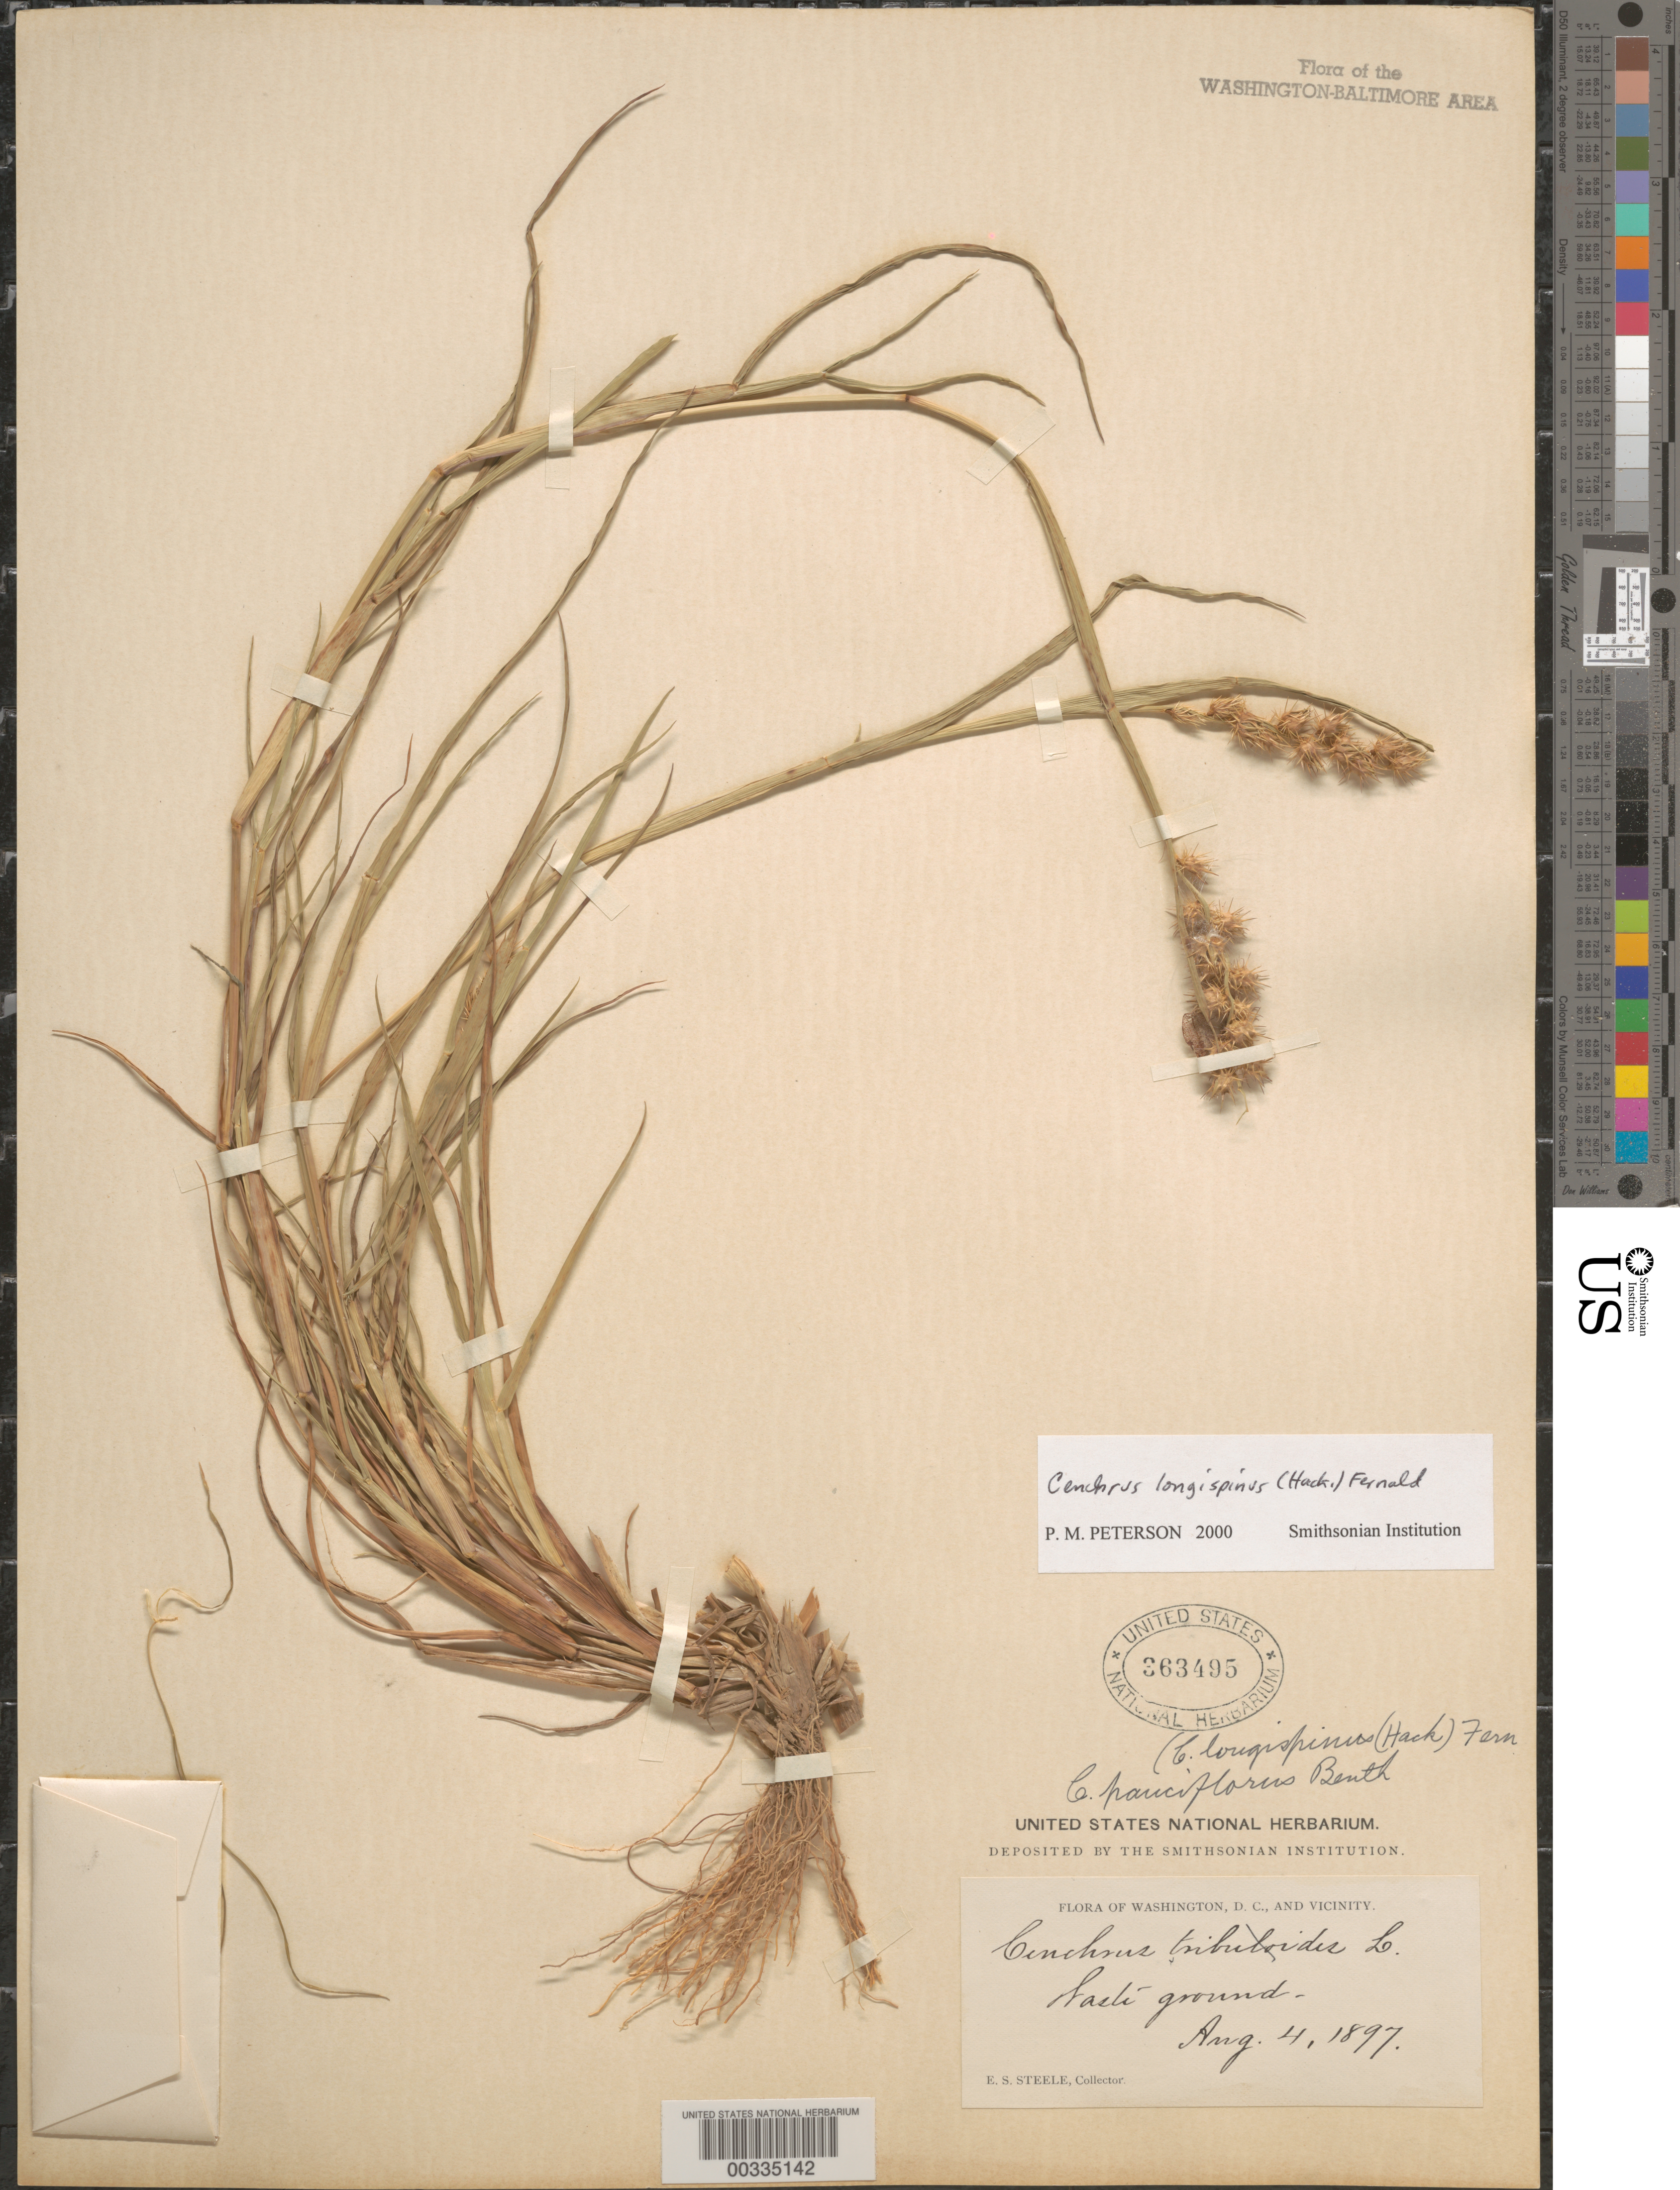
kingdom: Plantae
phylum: Tracheophyta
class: Liliopsida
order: Poales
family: Poaceae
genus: Cenchrus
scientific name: Cenchrus longispinus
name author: (Hack.) Fernald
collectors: E. Steele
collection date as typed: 04 Aug 1897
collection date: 1897-08-04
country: United States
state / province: District of Columbia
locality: Waste ground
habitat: Waste ground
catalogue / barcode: US 363495